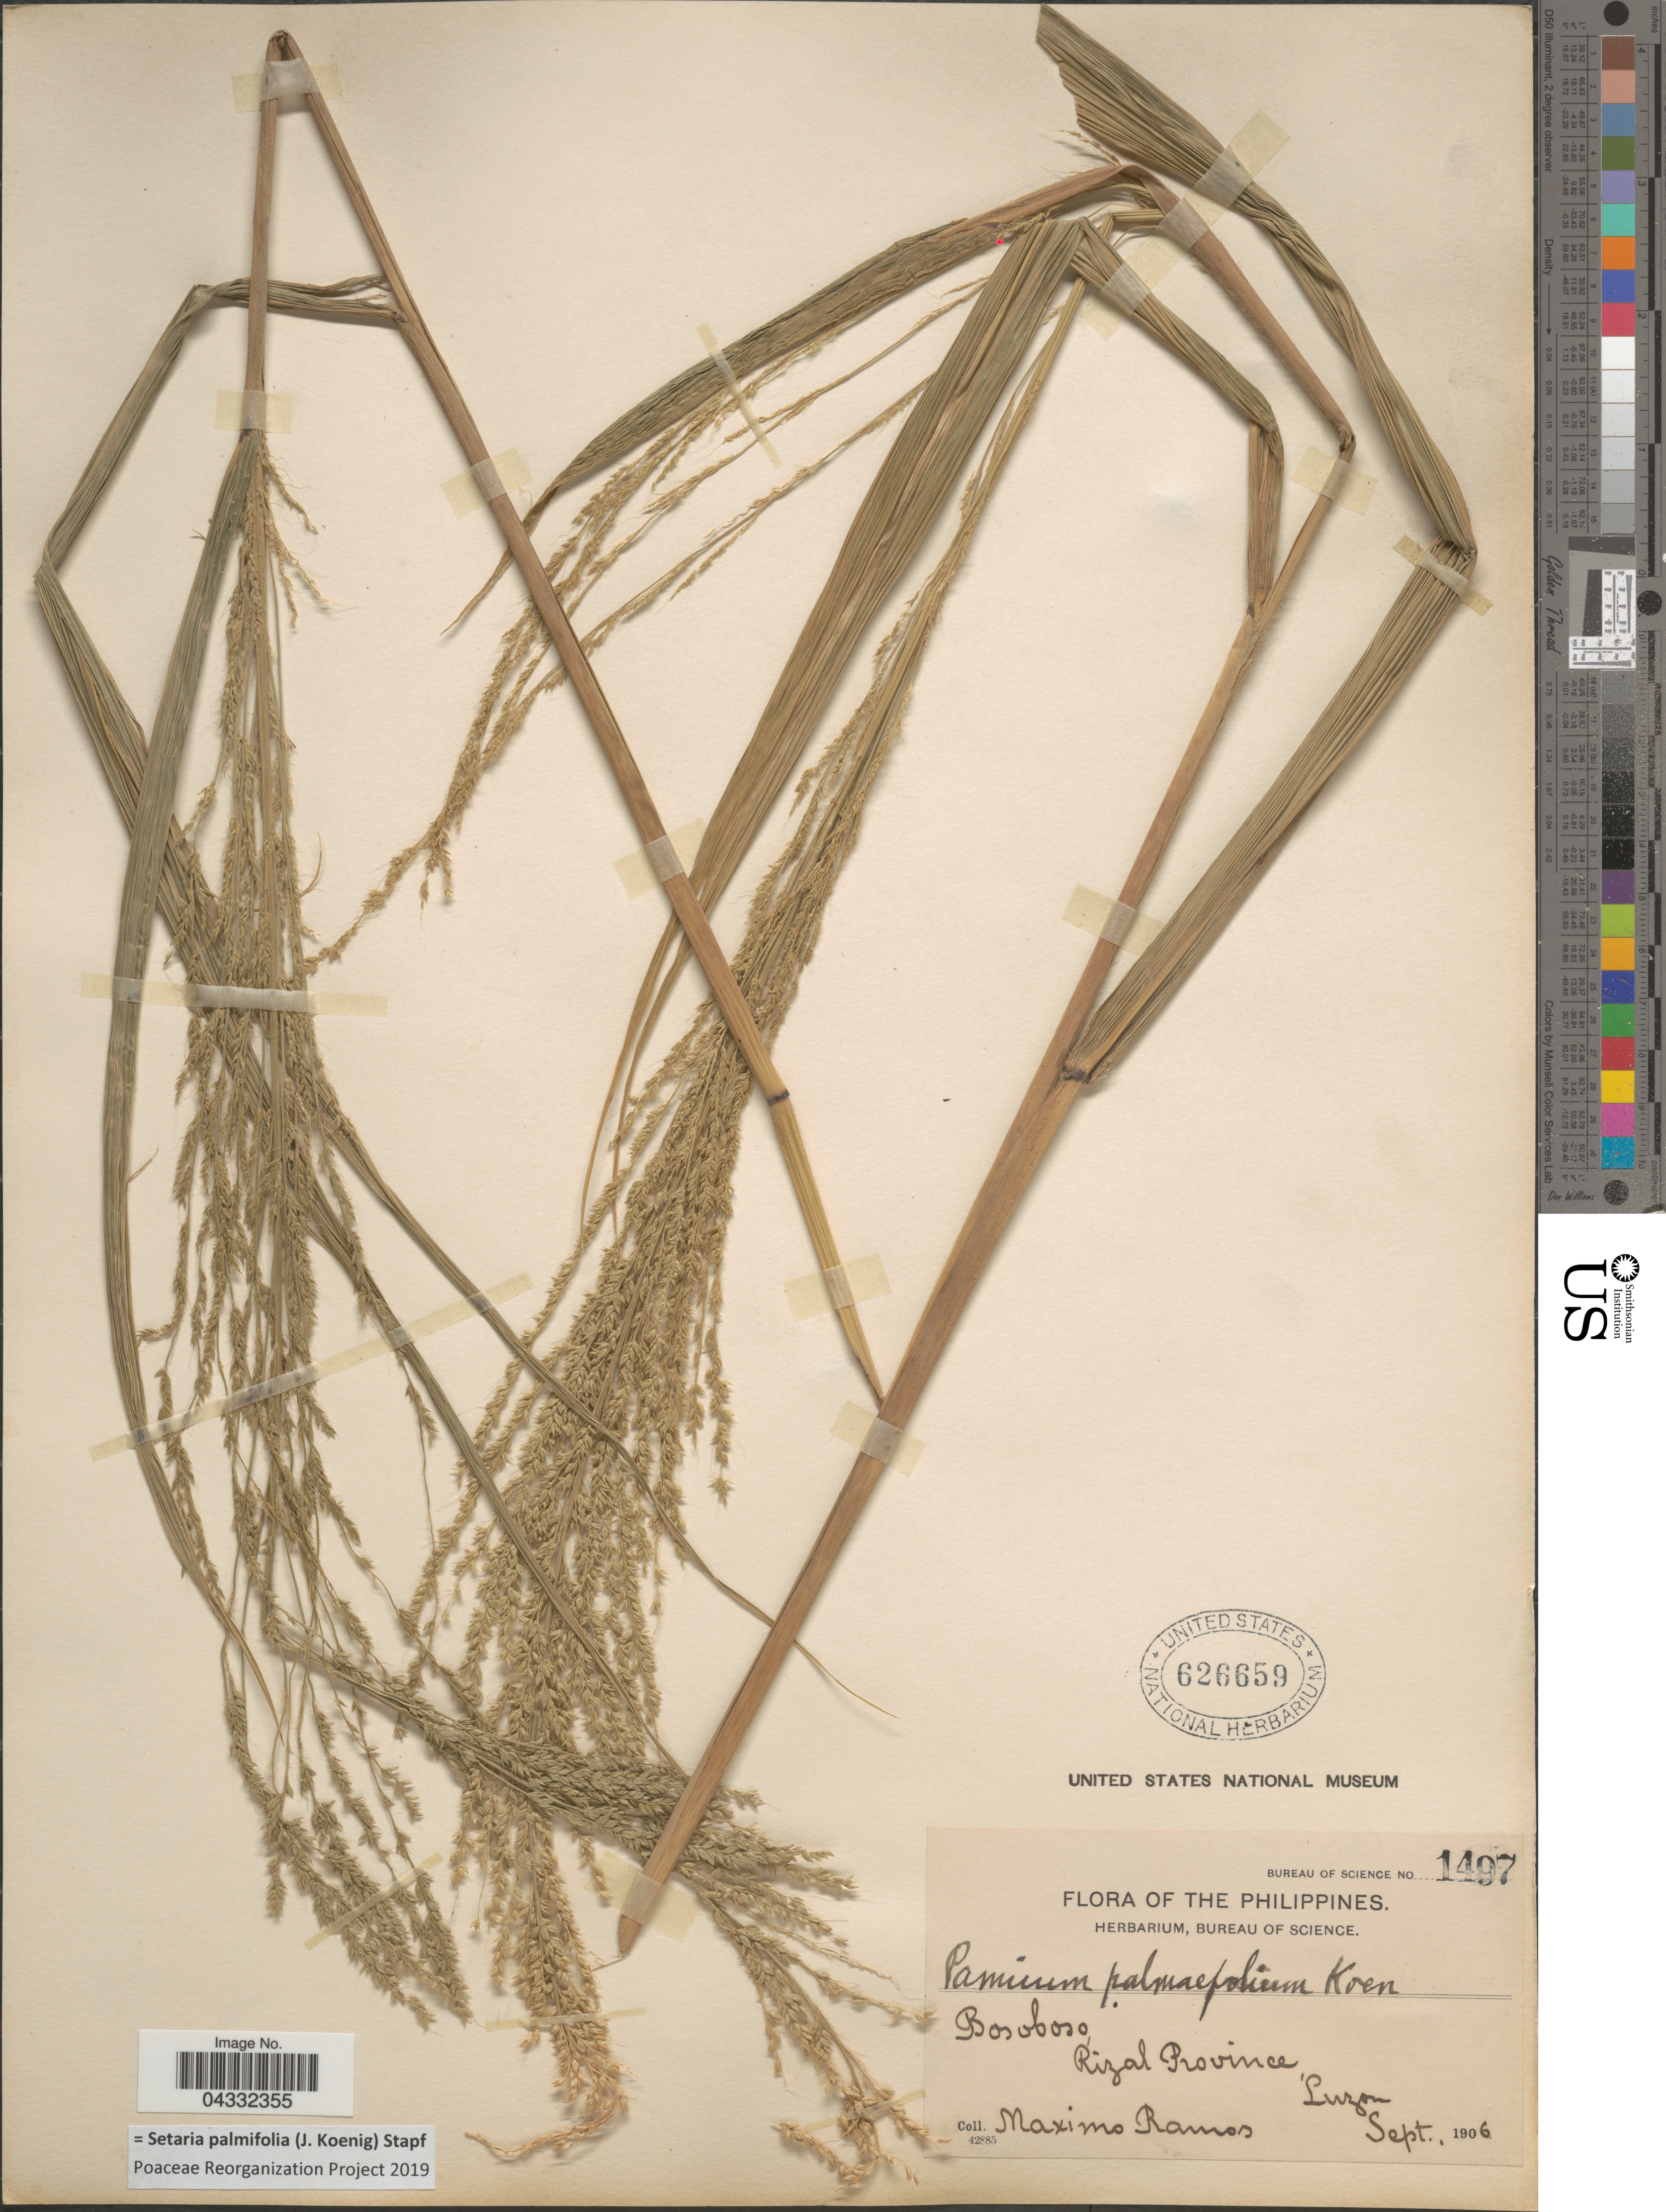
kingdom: Plantae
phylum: Tracheophyta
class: Liliopsida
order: Poales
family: Poaceae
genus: Setaria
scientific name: Setaria palmifolia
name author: (J. Koenig) Stapf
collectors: M. Ramos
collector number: Bureau of Science 1497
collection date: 1906-09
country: Philippines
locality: Bosoboso, Rizal Province, Luzon.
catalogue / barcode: US 626659